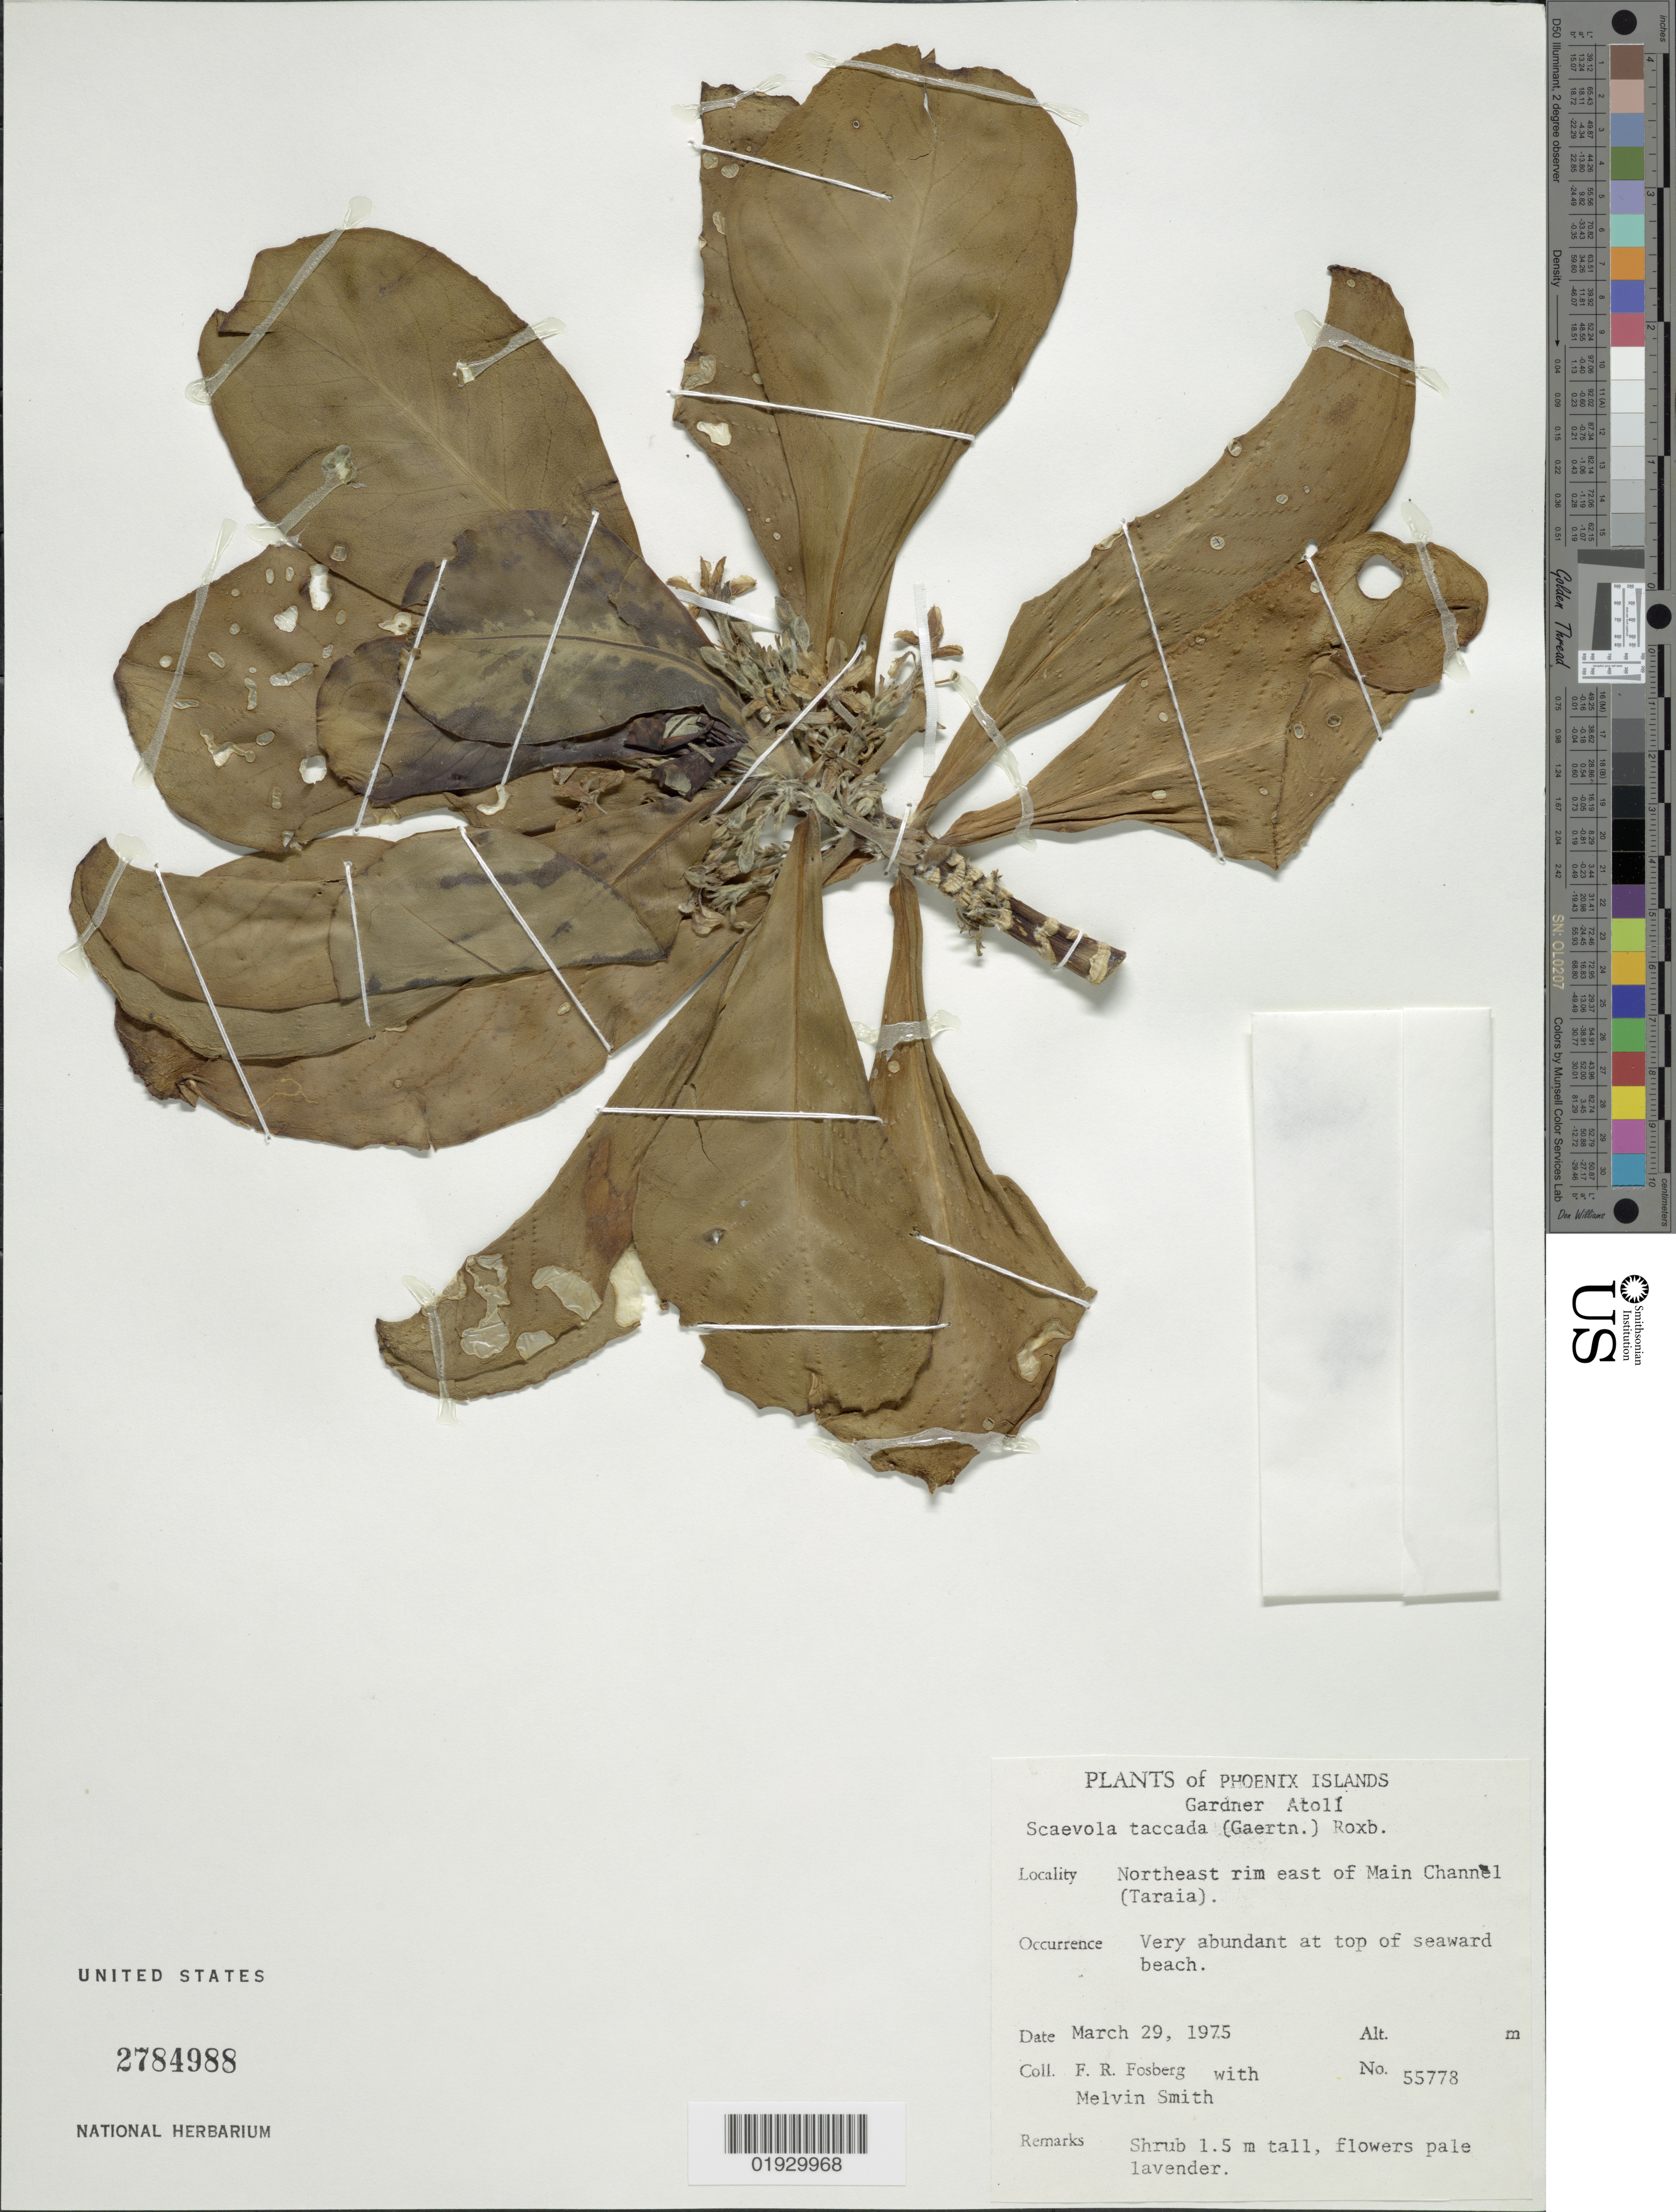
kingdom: Plantae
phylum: Tracheophyta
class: Magnoliopsida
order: Asterales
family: Goodeniaceae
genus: Scaevola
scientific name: Scaevola taccada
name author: (Gaertn.) Roxb.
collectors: F. R. Fosberg & M. Smith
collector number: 55778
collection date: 1975-03-29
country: Kiribati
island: Nikumaroro [Gardner] Atoll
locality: Phoenix Islands, Gardner Atolf, Northeast rim east of Main Channel (Taraia).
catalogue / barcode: US 2784988